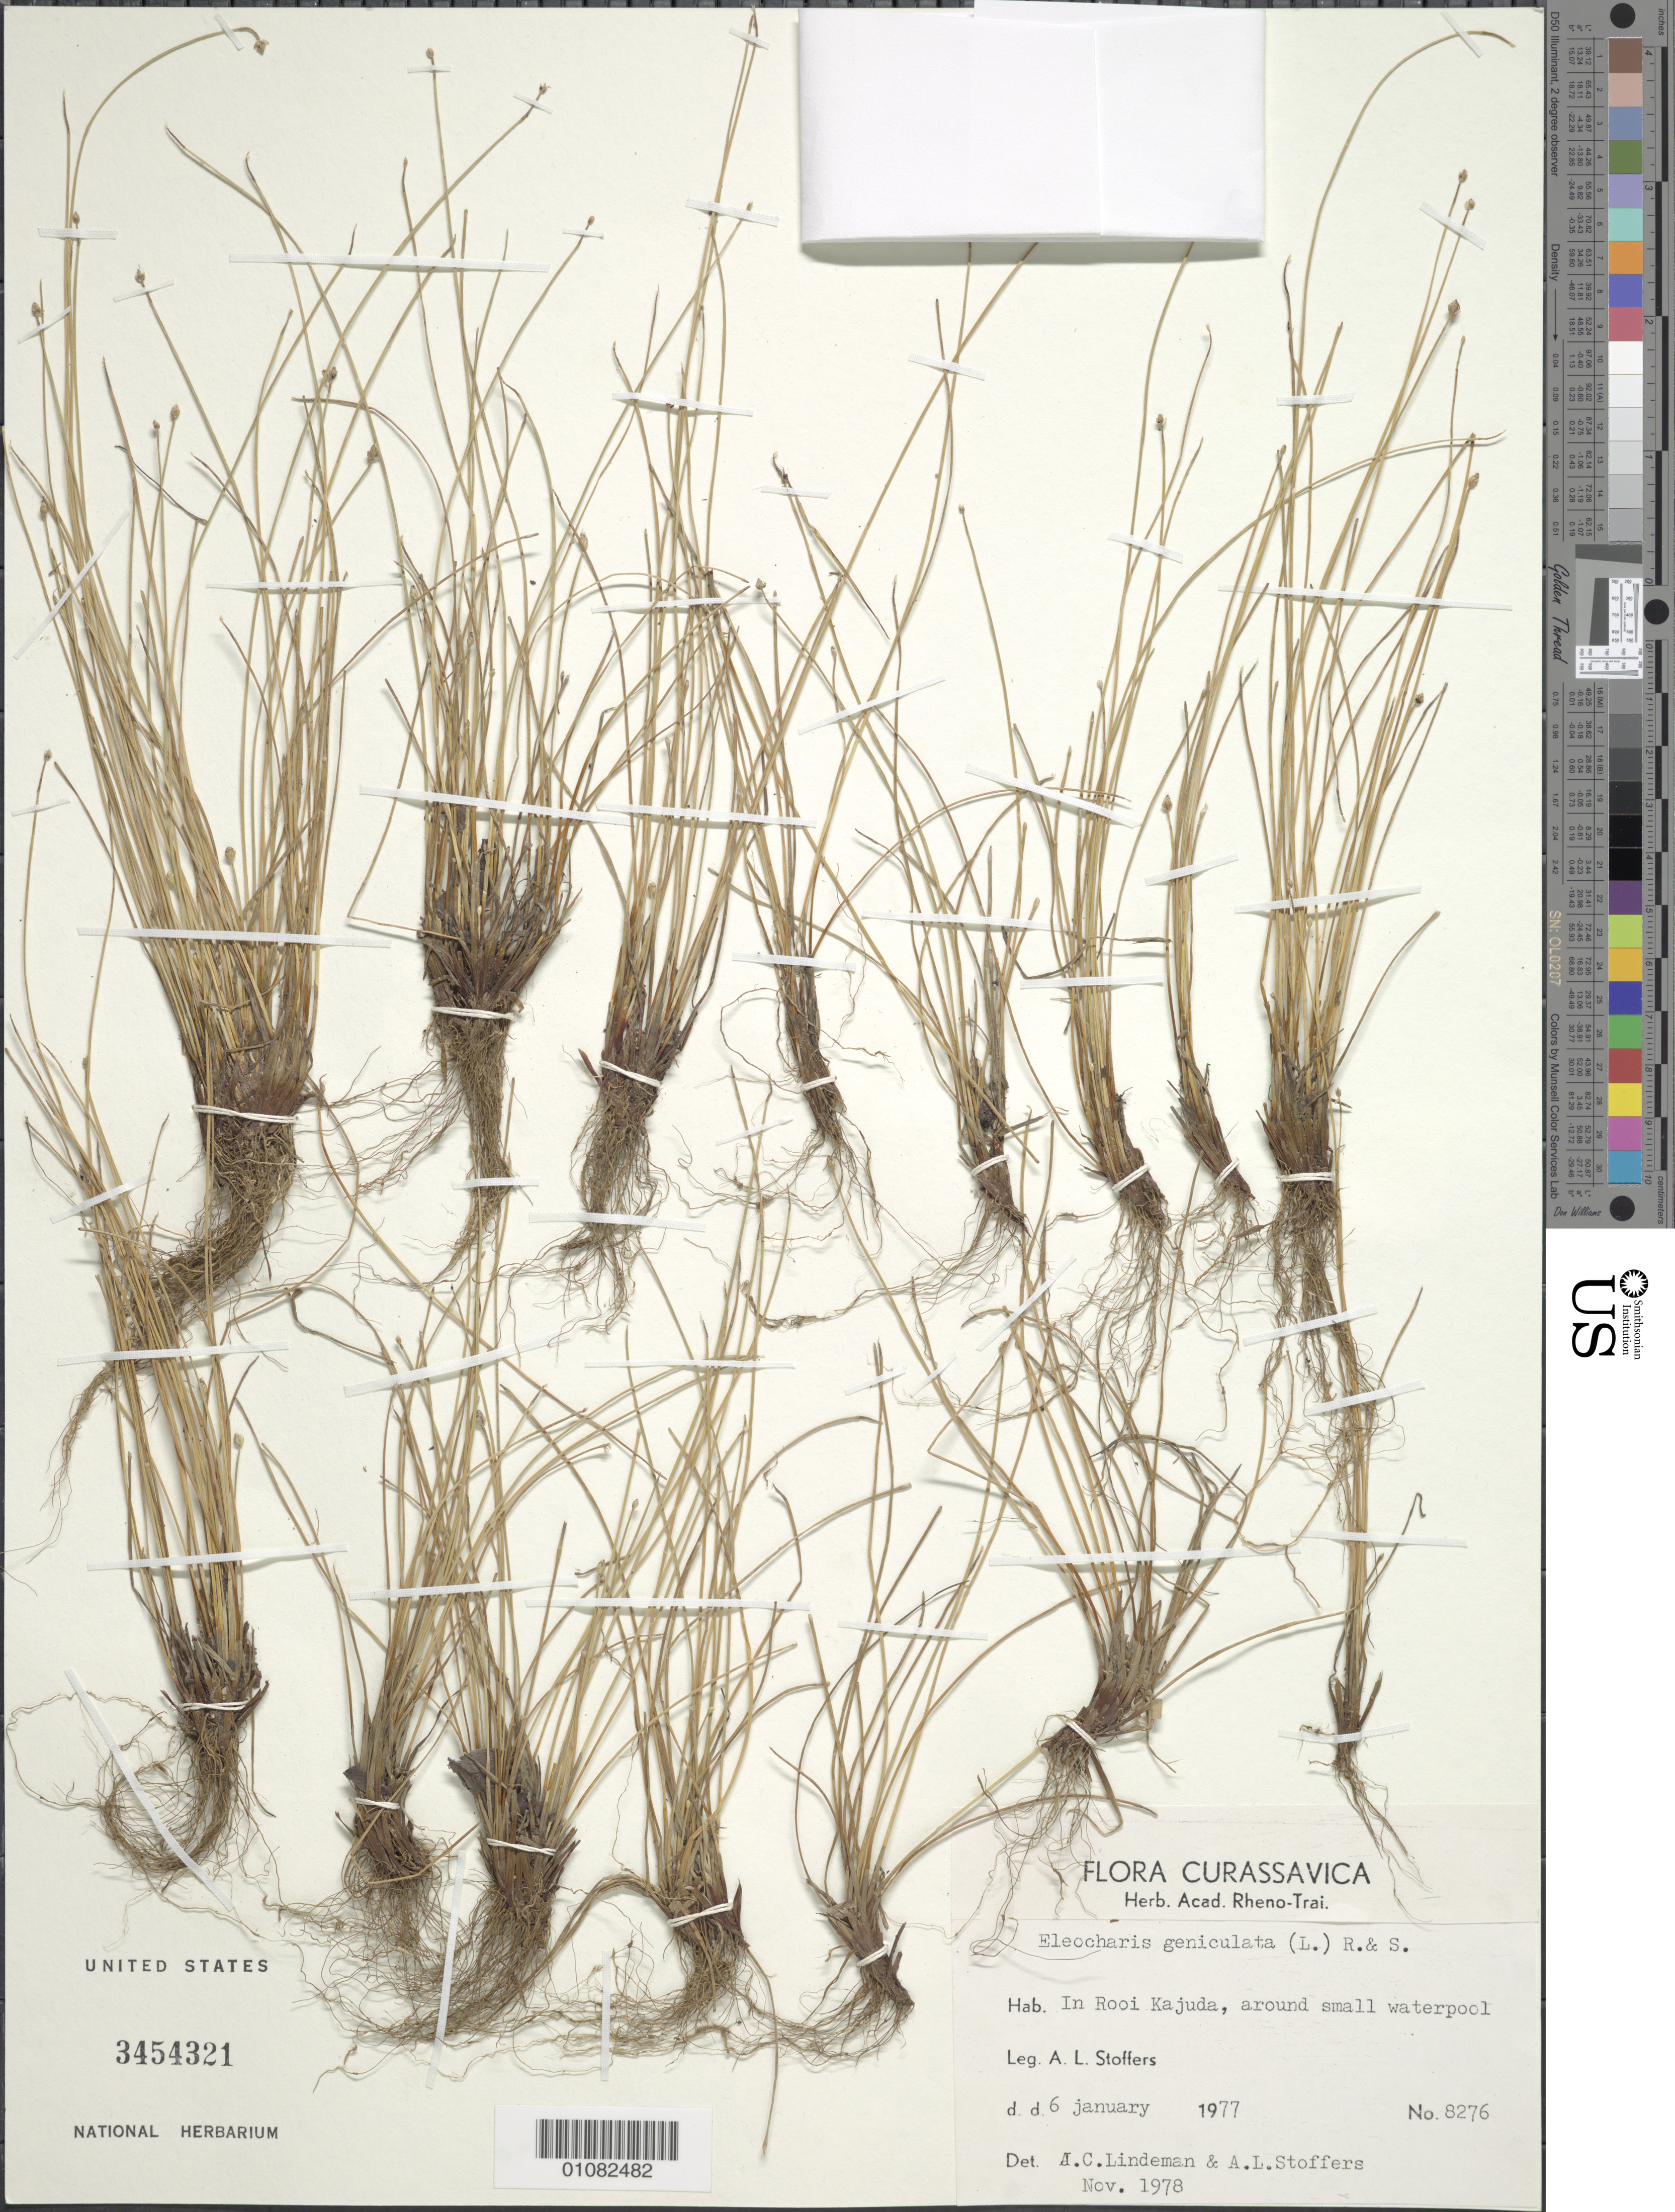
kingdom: Plantae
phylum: Tracheophyta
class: Liliopsida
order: Poales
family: Cyperaceae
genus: Eleocharis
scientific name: Eleocharis geniculata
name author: (L.) Roem. & Schult.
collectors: J. C. Lindeman & A. Stoffers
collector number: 8276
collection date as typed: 06 Jan 1977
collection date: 1977-01-06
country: Curaçao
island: Curaçao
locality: In Rooi Kajuda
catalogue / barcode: US 3454321